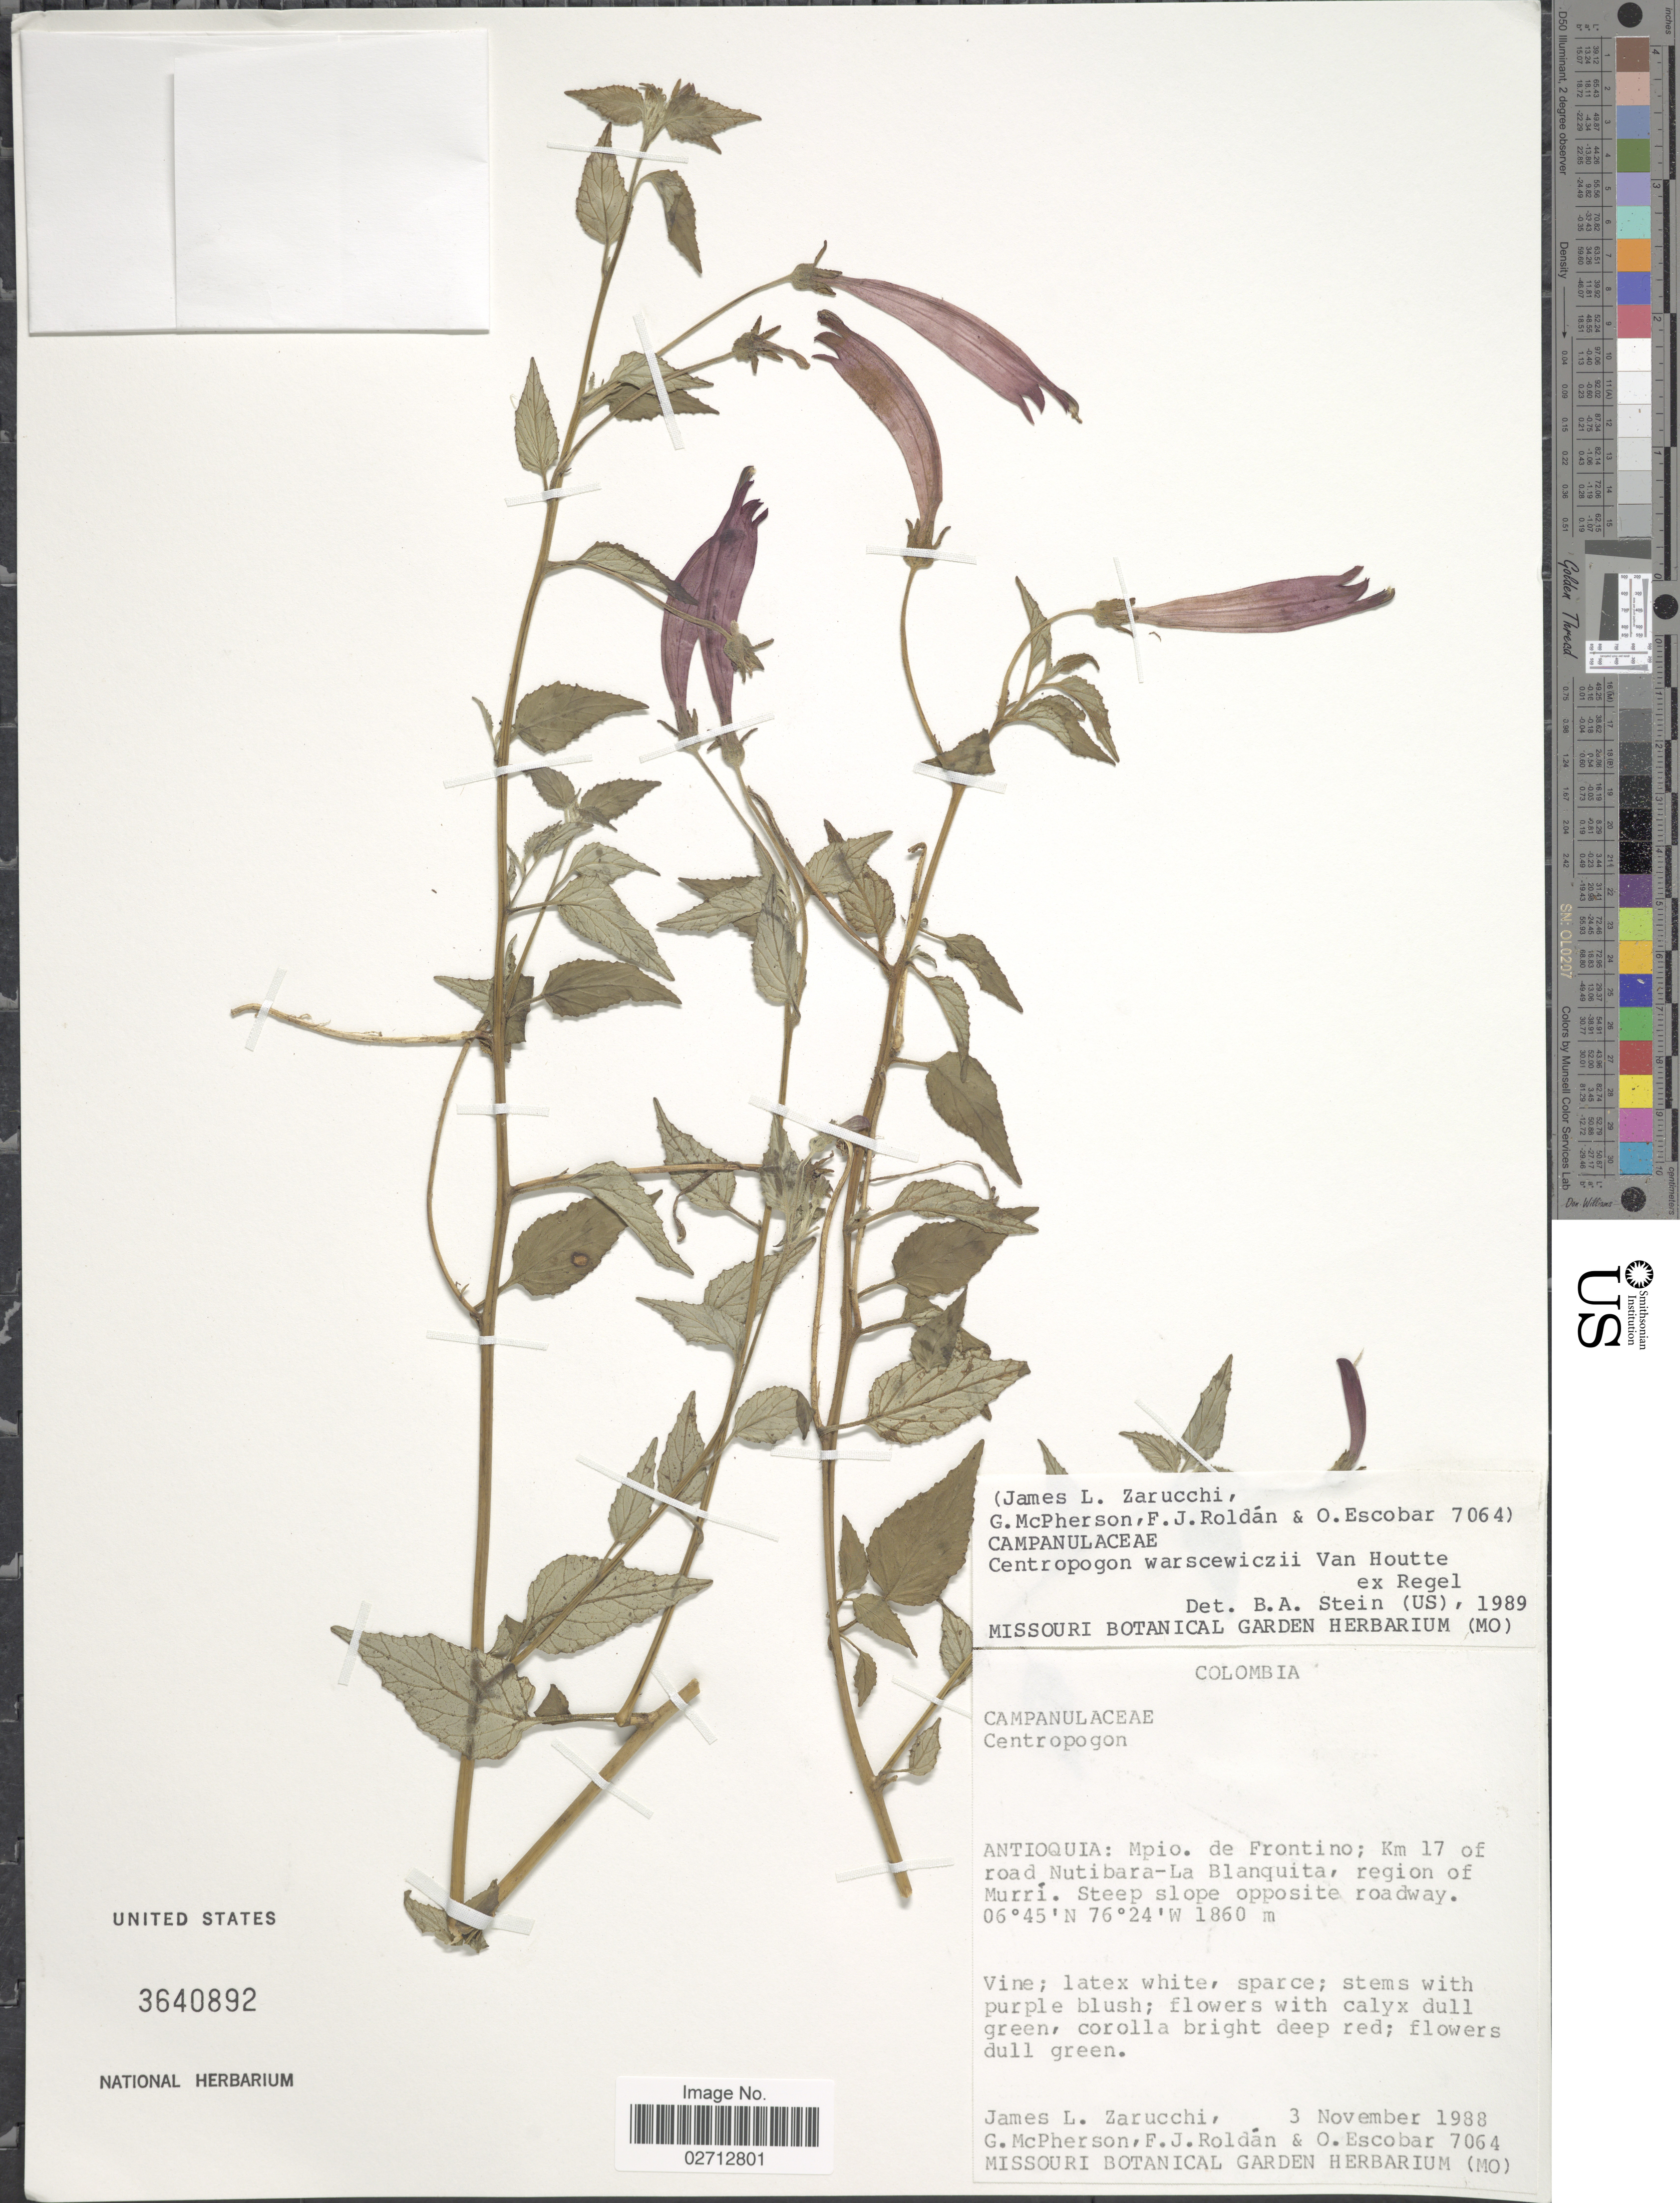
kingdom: Plantae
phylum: Tracheophyta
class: Magnoliopsida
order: Asterales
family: Campanulaceae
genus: Centropogon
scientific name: Centropogon warscewiczii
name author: Van Houtte ex Regel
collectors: J. L. Zarucchi, G. McPherson, F. J. Roldán & O. Escobar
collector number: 7064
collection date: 1988-11-03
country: Colombia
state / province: Antioquia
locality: Mpio. de Frontino; Km 17 of road Nutibara-La Blanquita, region of Murri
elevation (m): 1860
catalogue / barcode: US 3640892